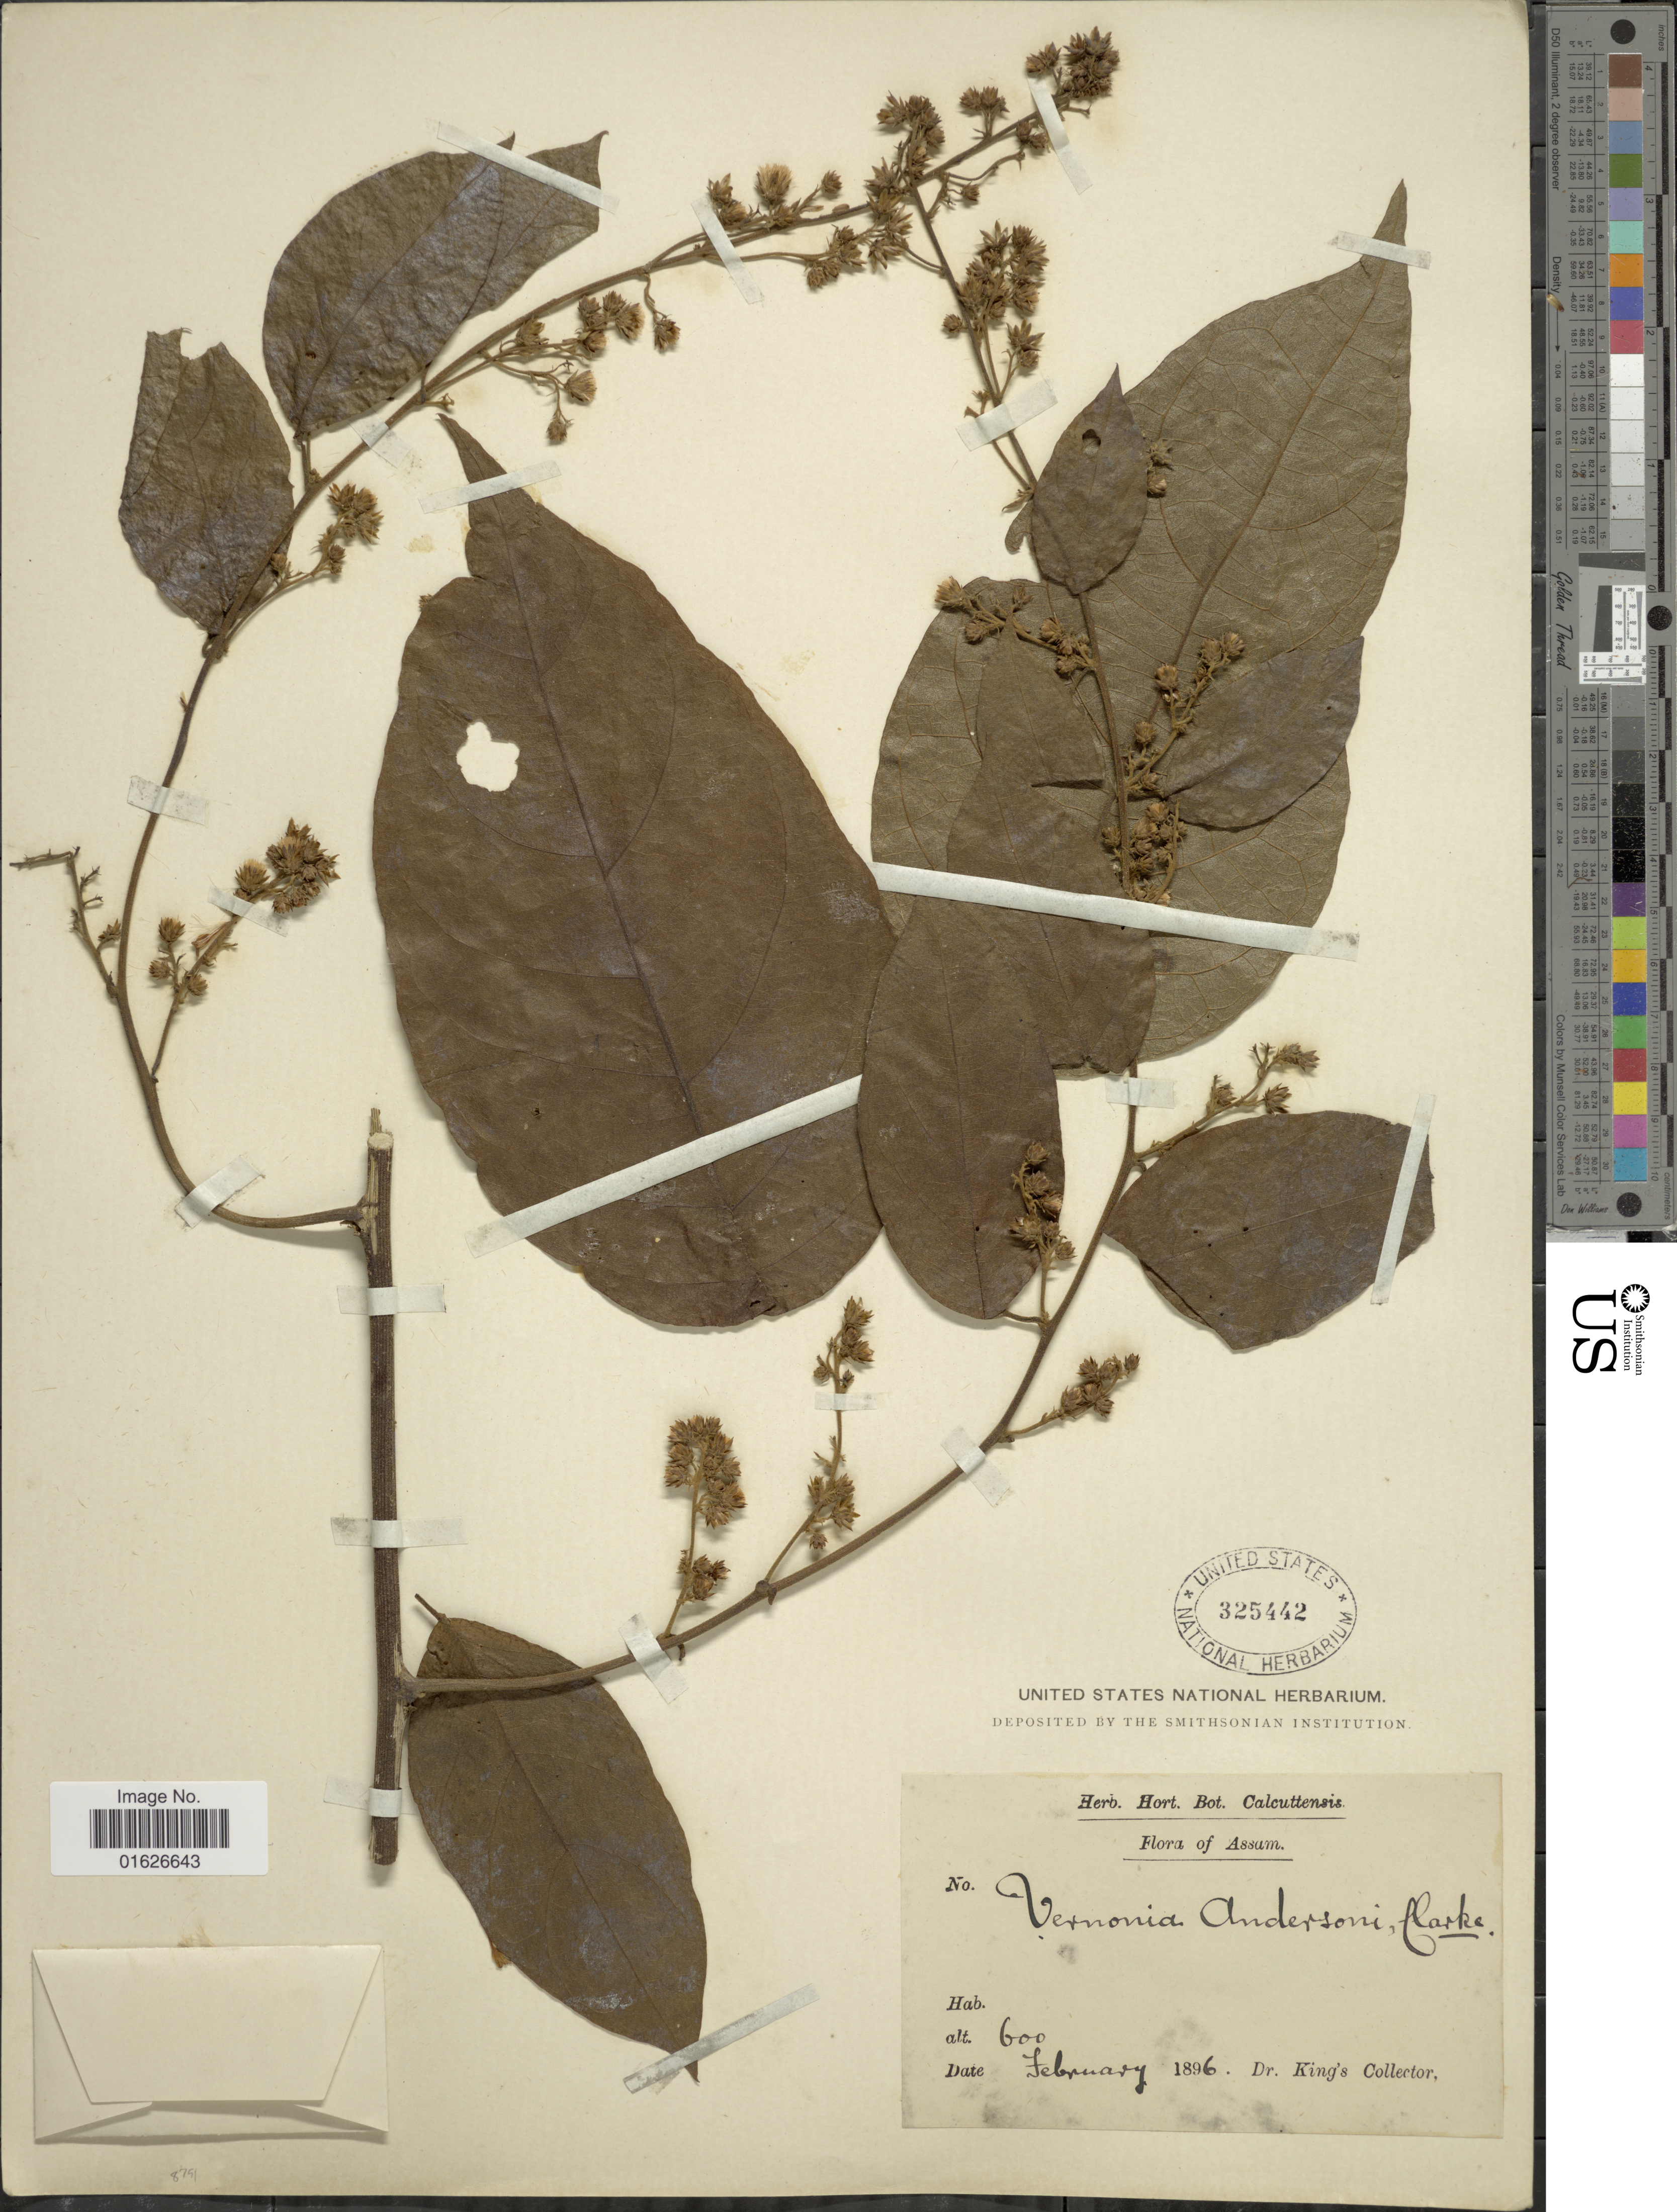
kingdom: Plantae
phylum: Tracheophyta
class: Magnoliopsida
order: Asterales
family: Asteraceae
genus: Decaneuropsis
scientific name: Decaneuropsis andersonii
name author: (C.B. Clarke) H. Rob. & Skvarla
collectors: Dr. King's collector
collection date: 1896-02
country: India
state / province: Assam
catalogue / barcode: US 325442